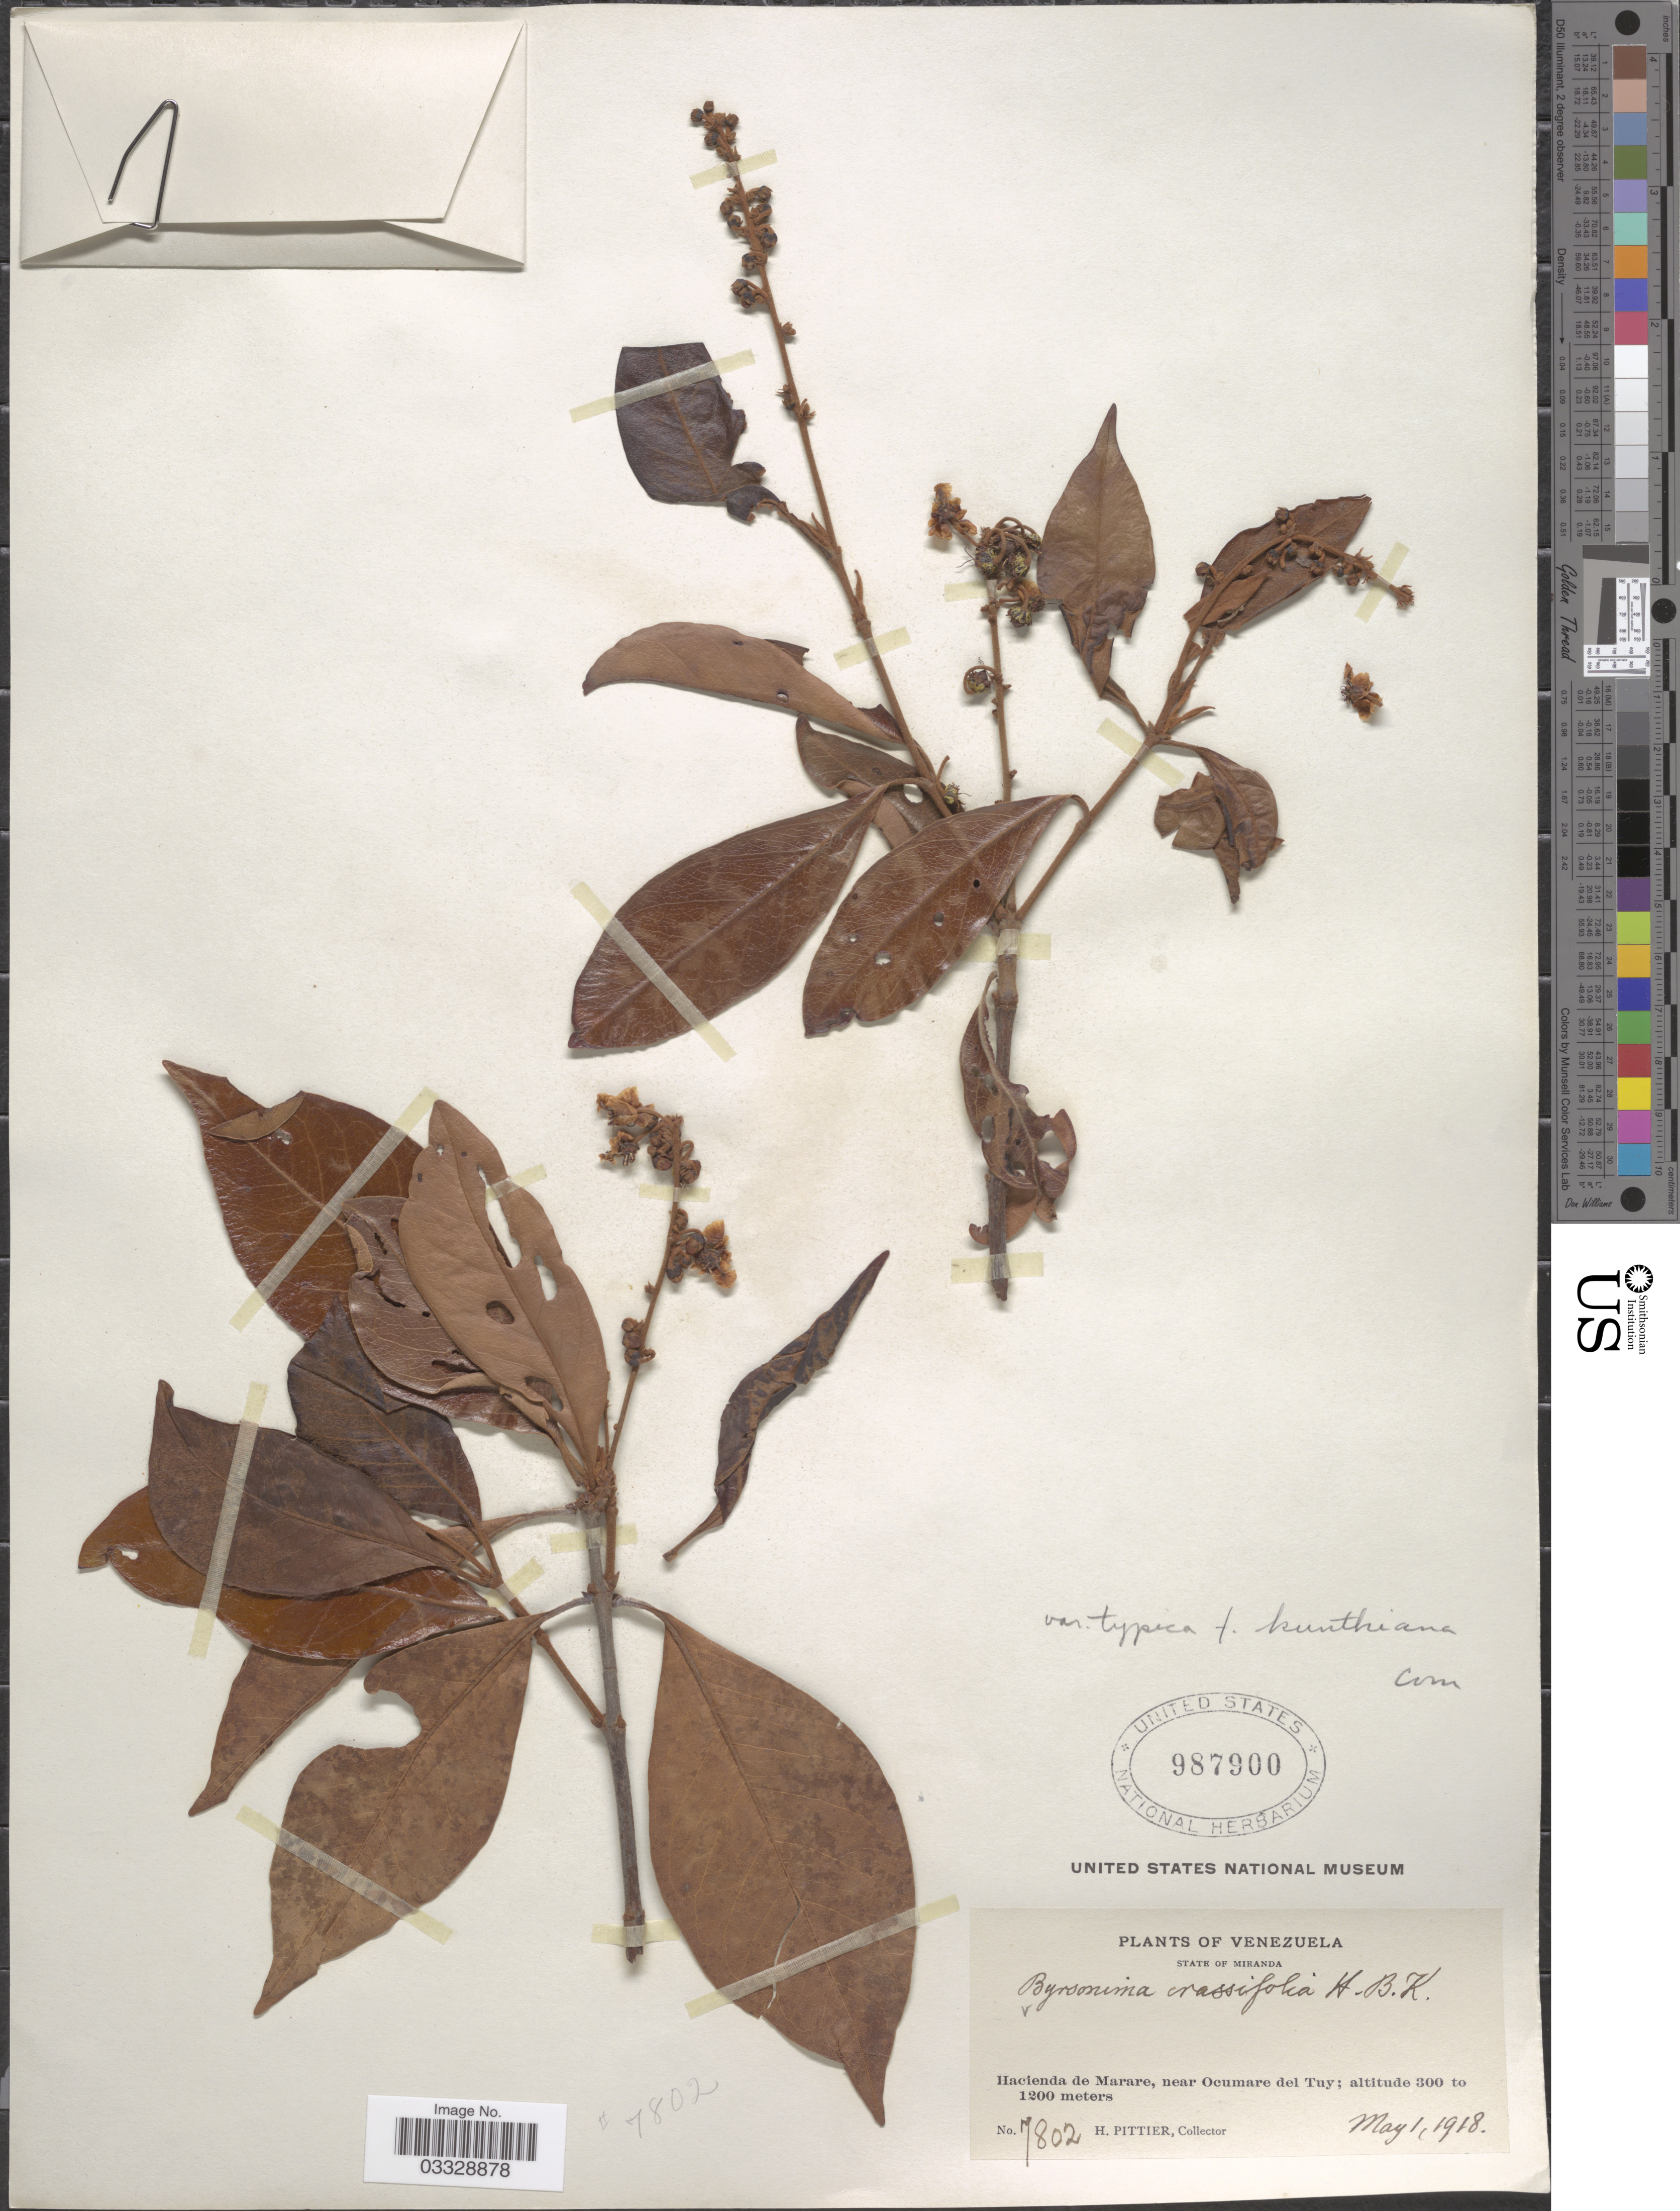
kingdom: Plantae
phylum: Tracheophyta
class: Magnoliopsida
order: Malpighiales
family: Malpighiaceae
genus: Byrsonima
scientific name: Byrsonima crassifolia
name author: (L.) Kunth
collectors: H. F. Pittier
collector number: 7802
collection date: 1918-05-01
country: Venezuela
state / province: Miranda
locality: Haciende de Marare, near Ocumare del Tuy.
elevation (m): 300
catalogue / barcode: US 987900